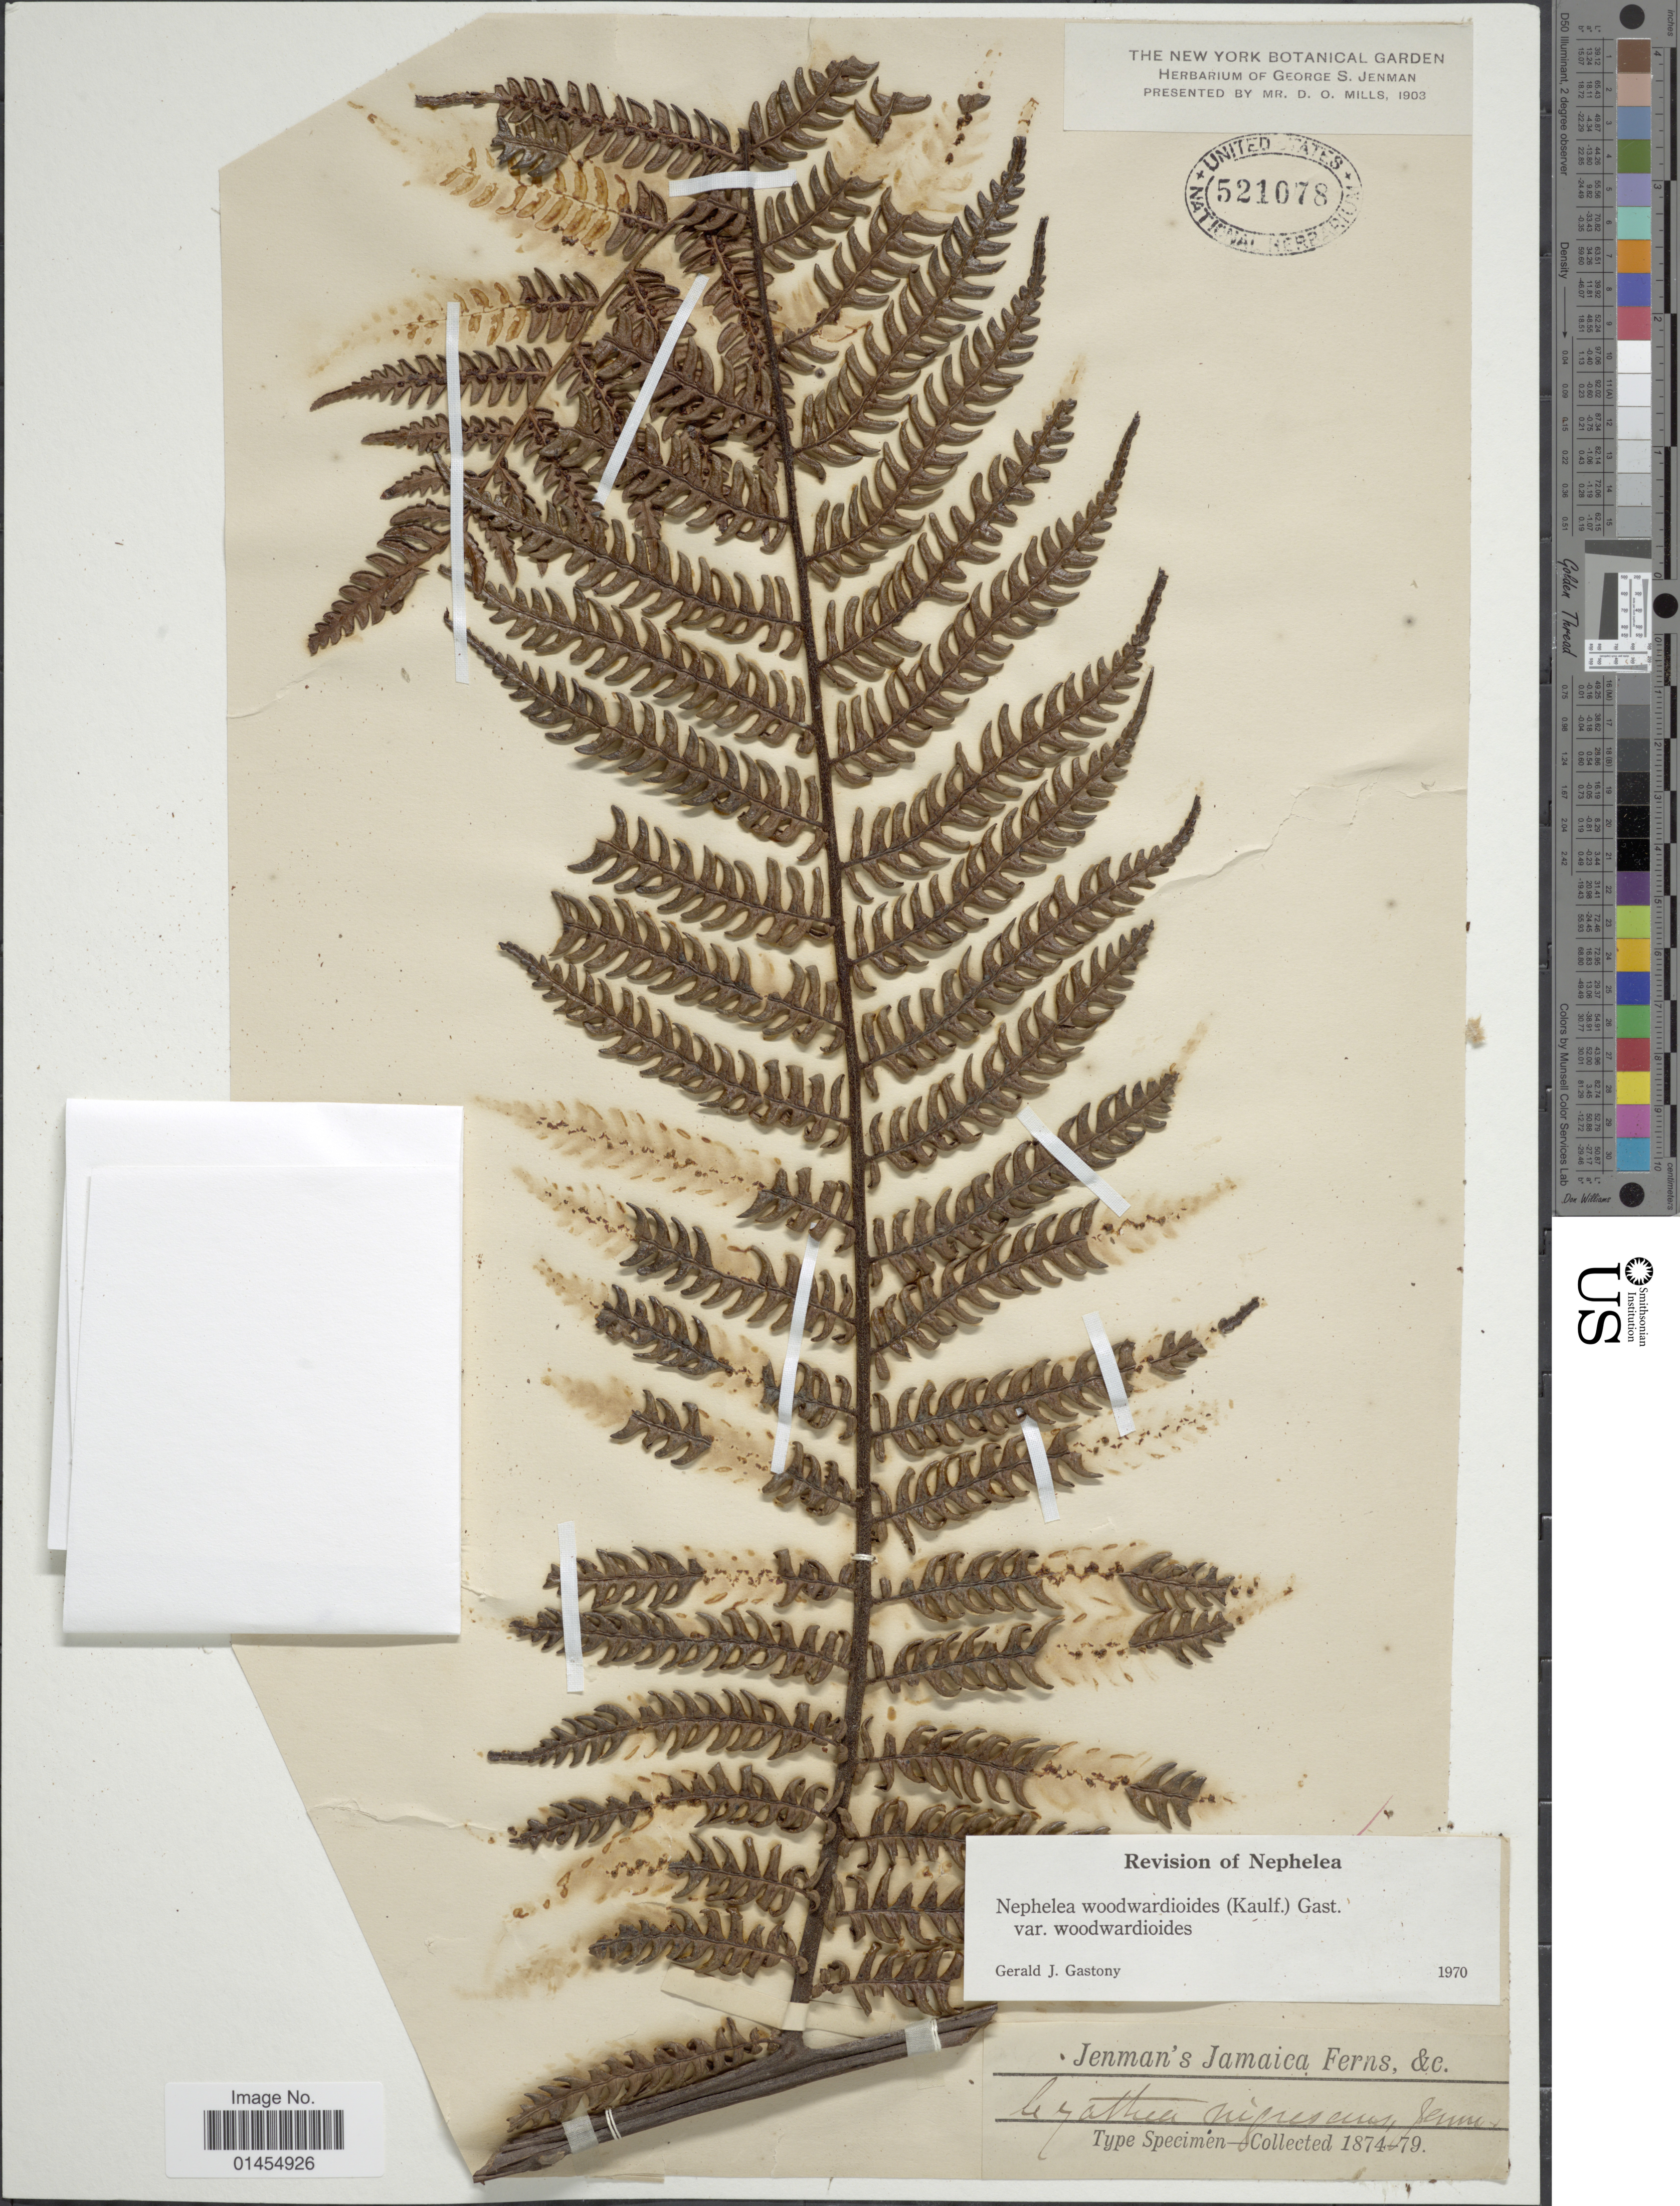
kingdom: Plantae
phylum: Tracheophyta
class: Polypodiopsida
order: Cyatheales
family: Cyatheaceae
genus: Alsophila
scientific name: Alsophila woodwardioides var. woodwardioides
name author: (Kaulf.) D.S. Conant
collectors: -. Jenman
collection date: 1874/1879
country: Jamaica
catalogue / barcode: US 521078